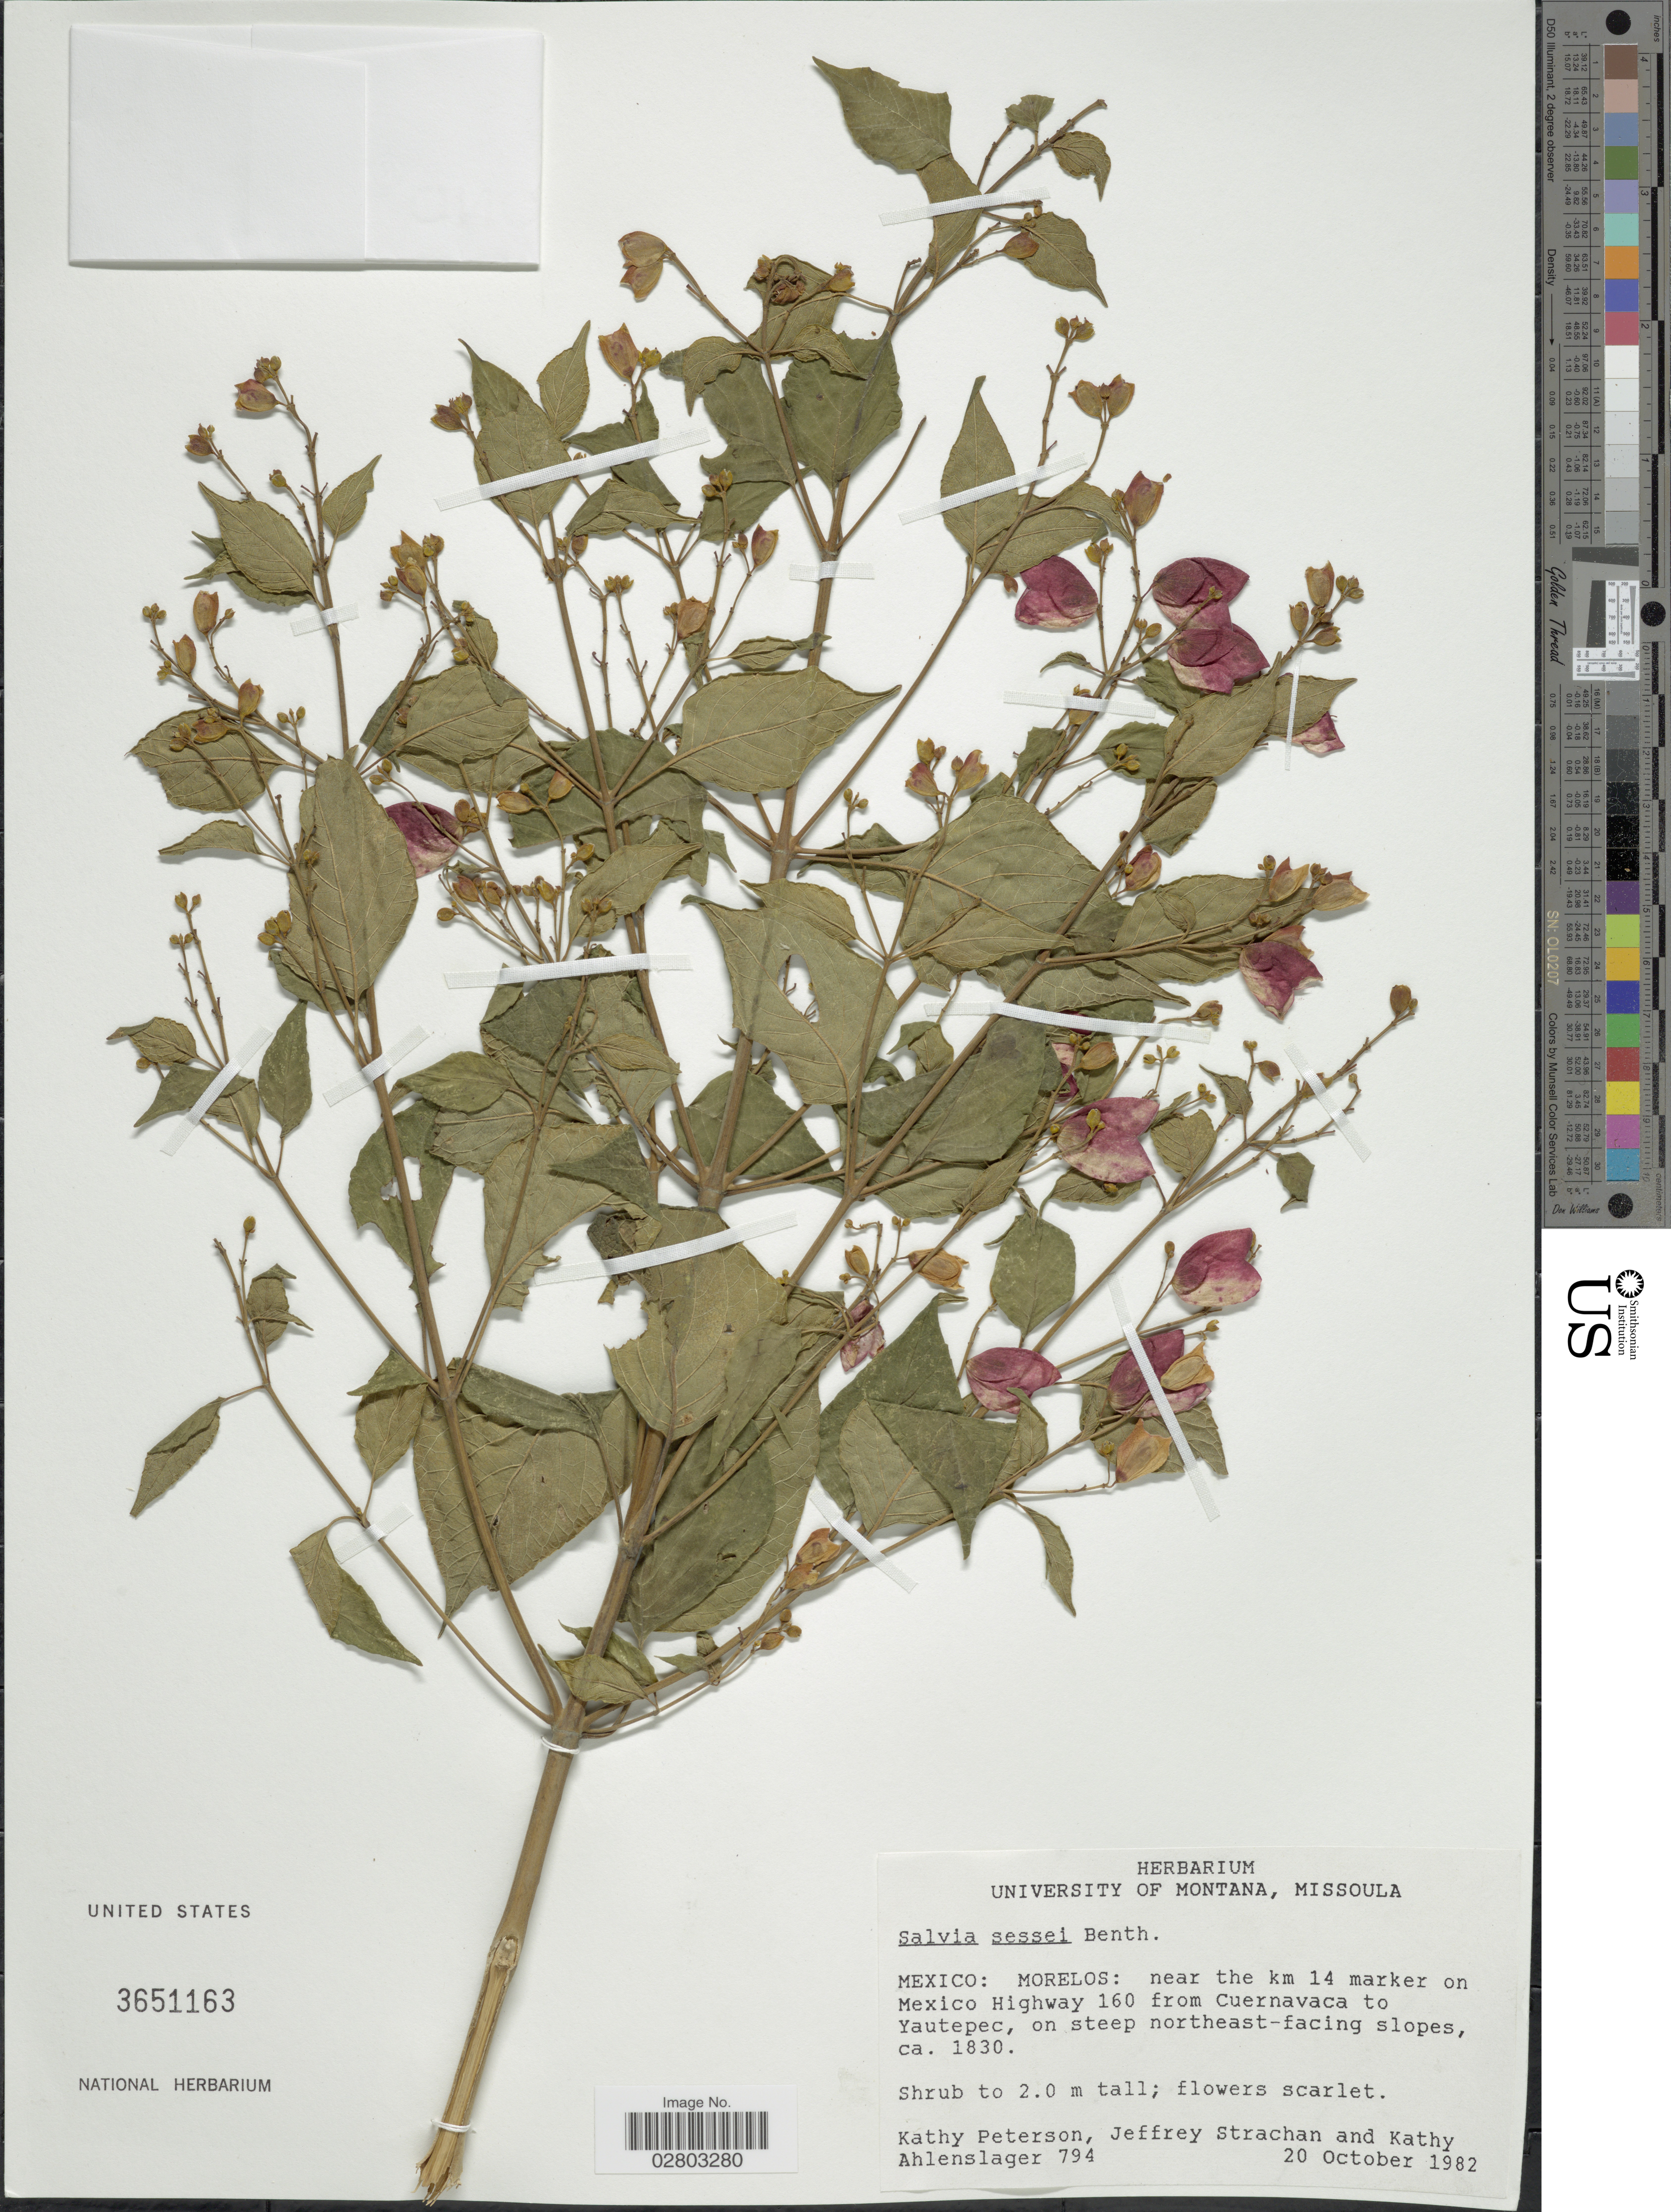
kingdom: Plantae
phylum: Tracheophyta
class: Magnoliopsida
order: Lamiales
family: Lamiaceae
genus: Salvia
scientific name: Salvia sessei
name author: Benth.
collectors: K. Peterson, J. Strachan & K. Ahlenslager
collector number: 794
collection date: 1982-10-20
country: Mexico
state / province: Morelos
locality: Near the km 14 marker on Mexico Highway 160 from Cuernavaca to Yautepec, on steep northeast-facing slopes.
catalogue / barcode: US 3651163